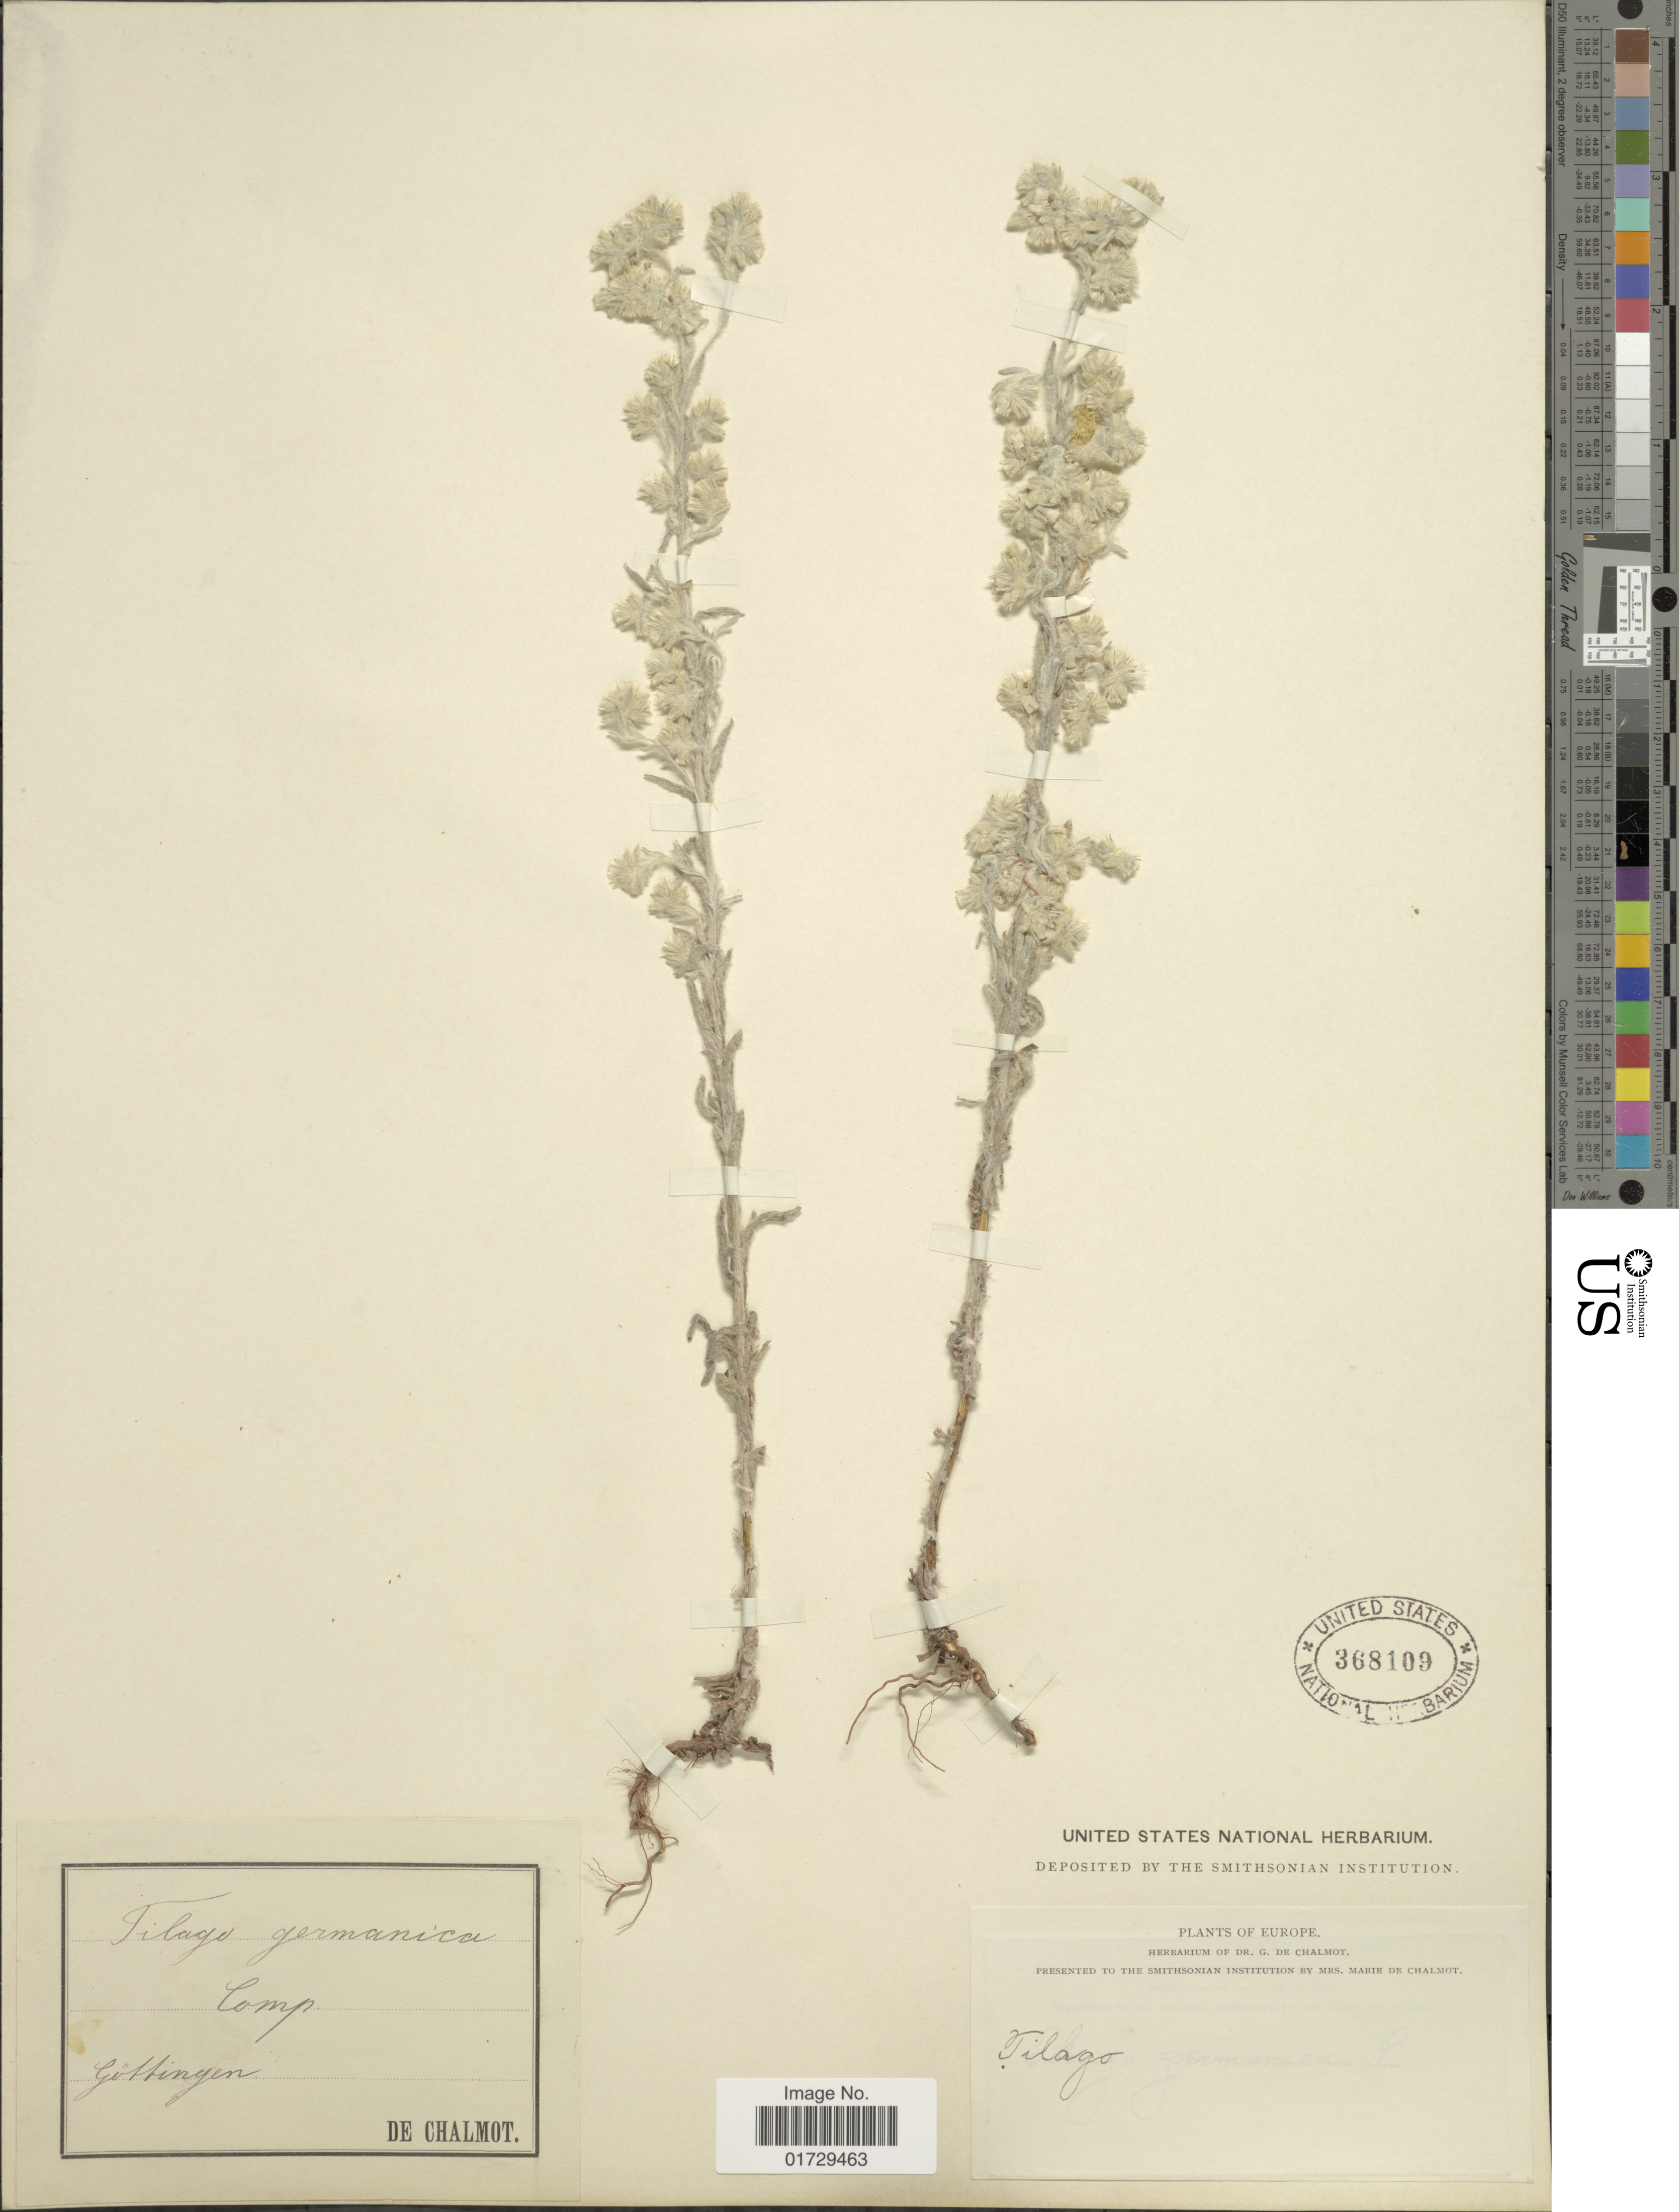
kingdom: Plantae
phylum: Tracheophyta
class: Magnoliopsida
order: Asterales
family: Asteraceae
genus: Filago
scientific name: Filago germanica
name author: (L.) Huds.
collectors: G. de Chalmot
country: Germany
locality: Gottingen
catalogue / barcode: US 368109